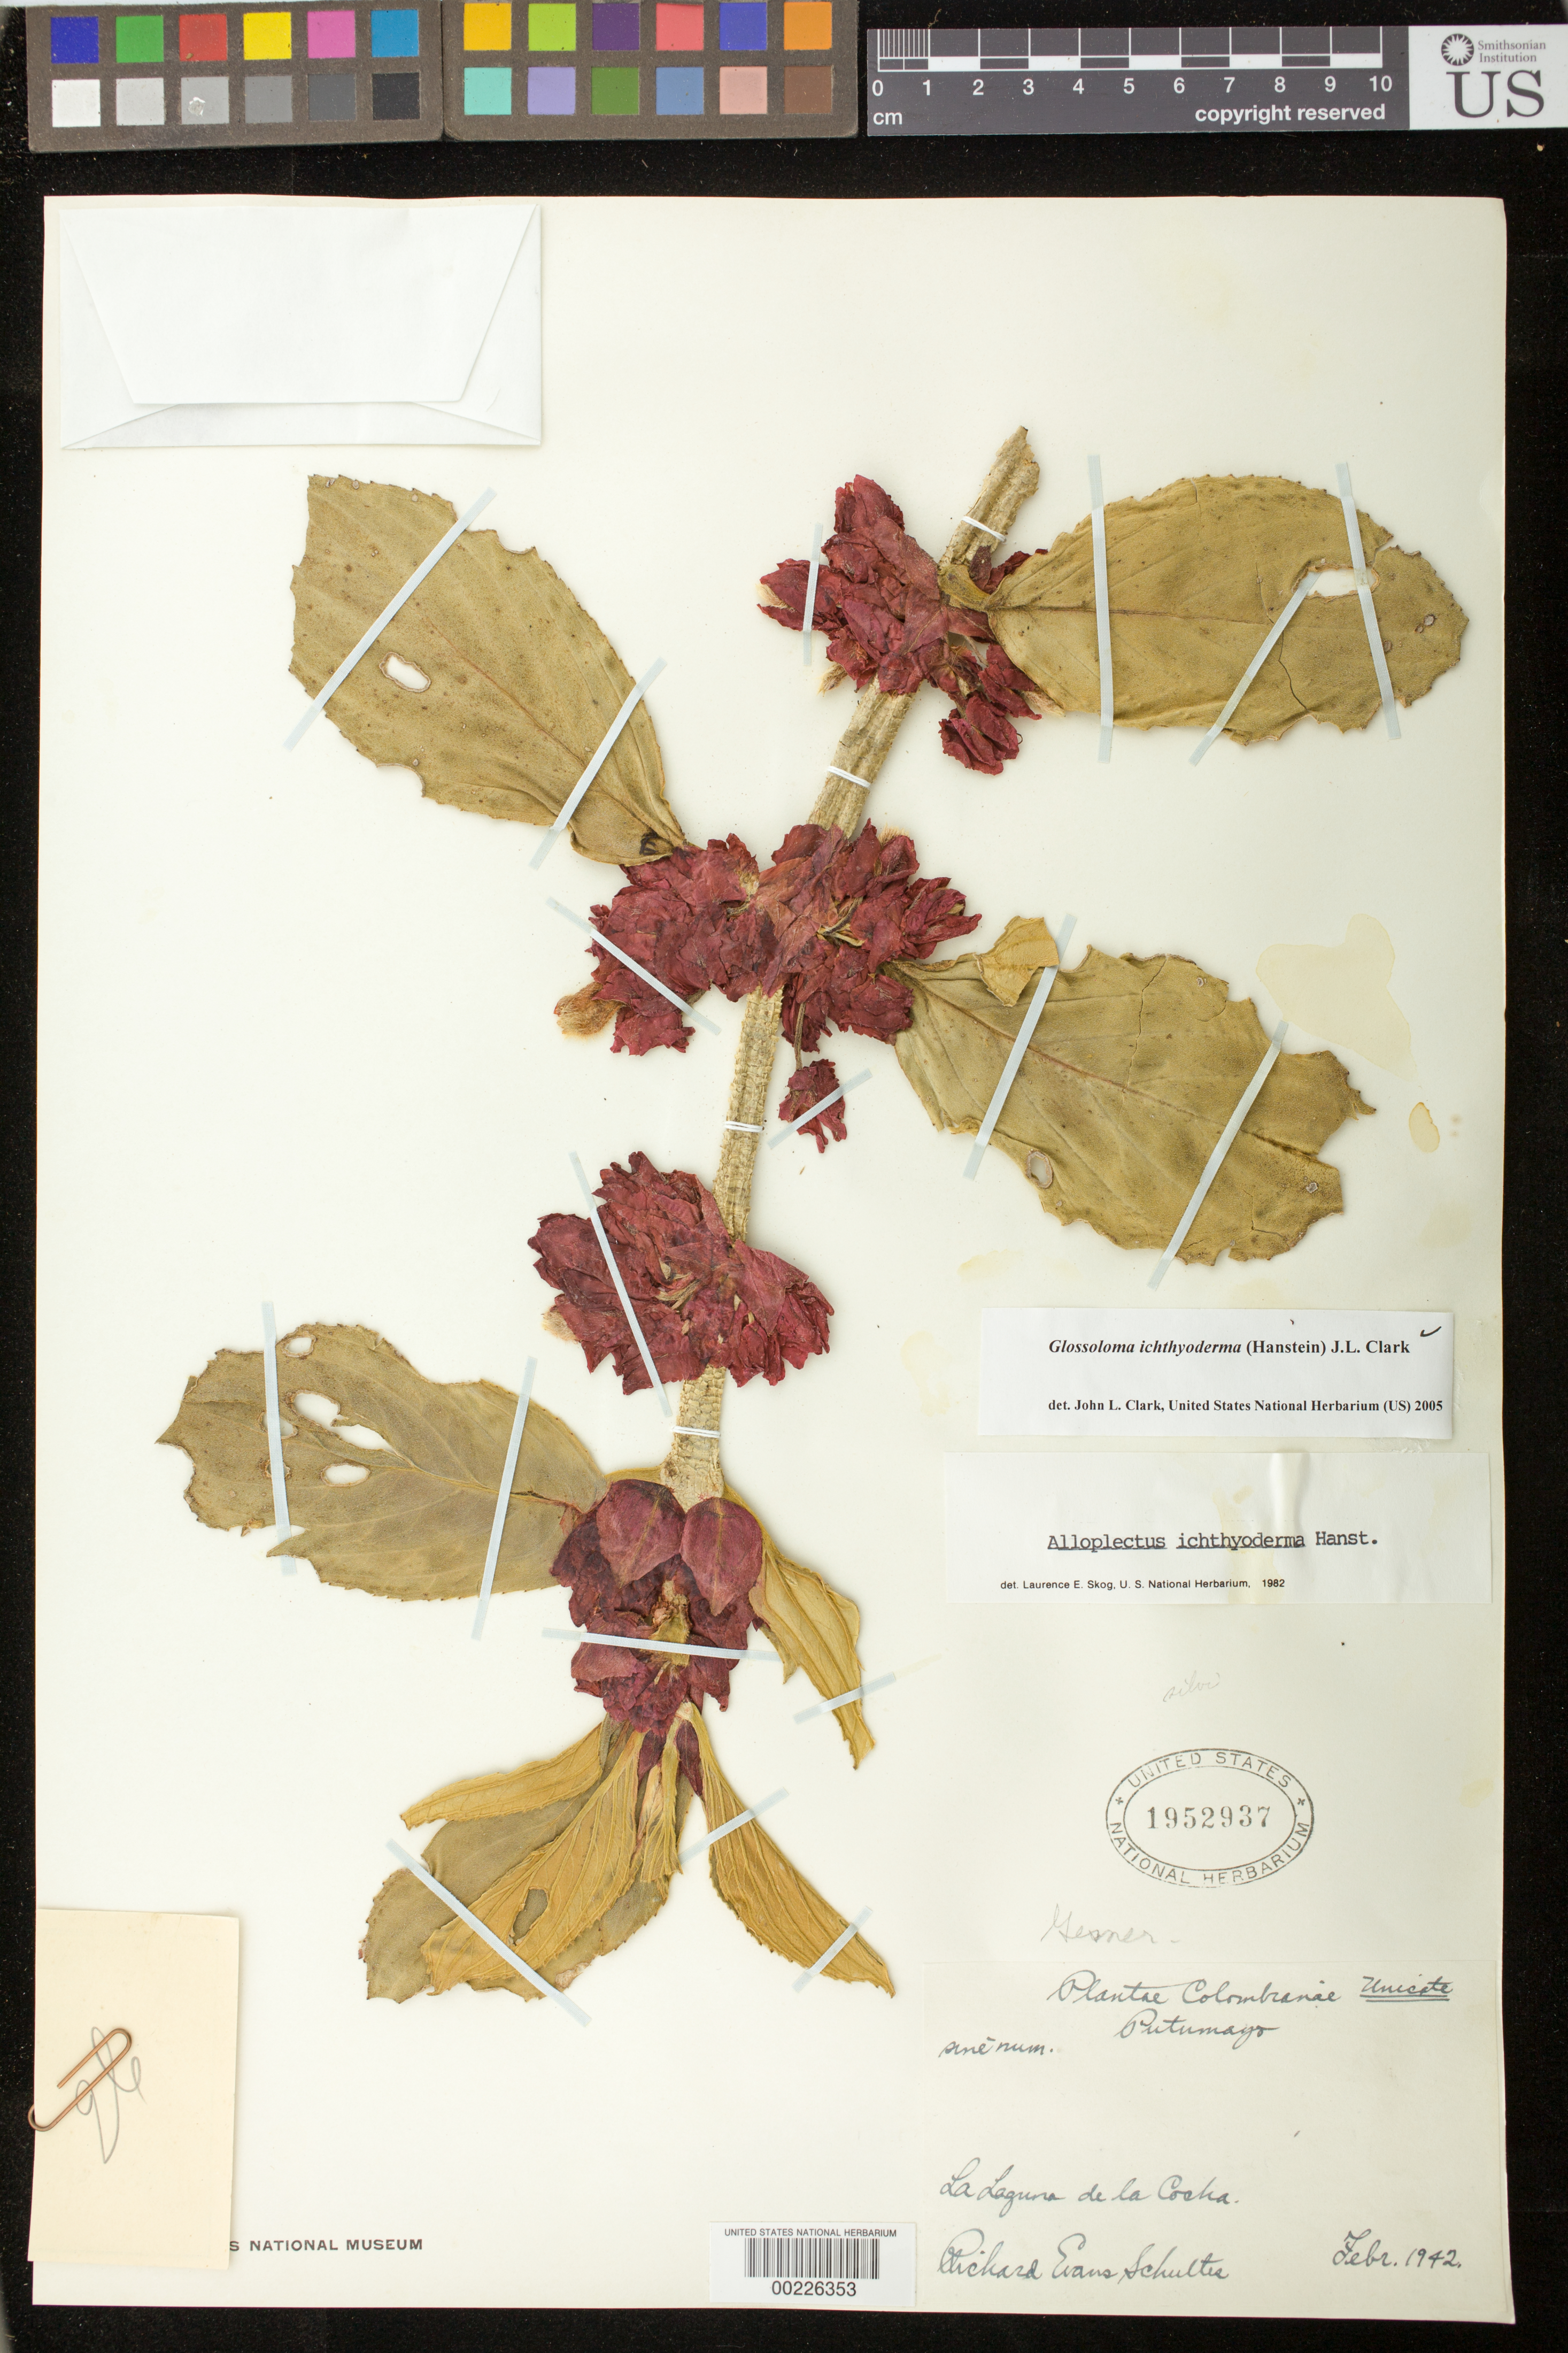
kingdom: Plantae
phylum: Tracheophyta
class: Magnoliopsida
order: Lamiales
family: Gesneriaceae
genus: Glossoloma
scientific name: Glossoloma ichthyoderma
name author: (Hanst.) J.L. Clark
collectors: R. E. Schultes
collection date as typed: Feb 1942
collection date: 1942-02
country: Colombia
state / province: Putumayo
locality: Laguna de la Cocha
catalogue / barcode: US 1952937